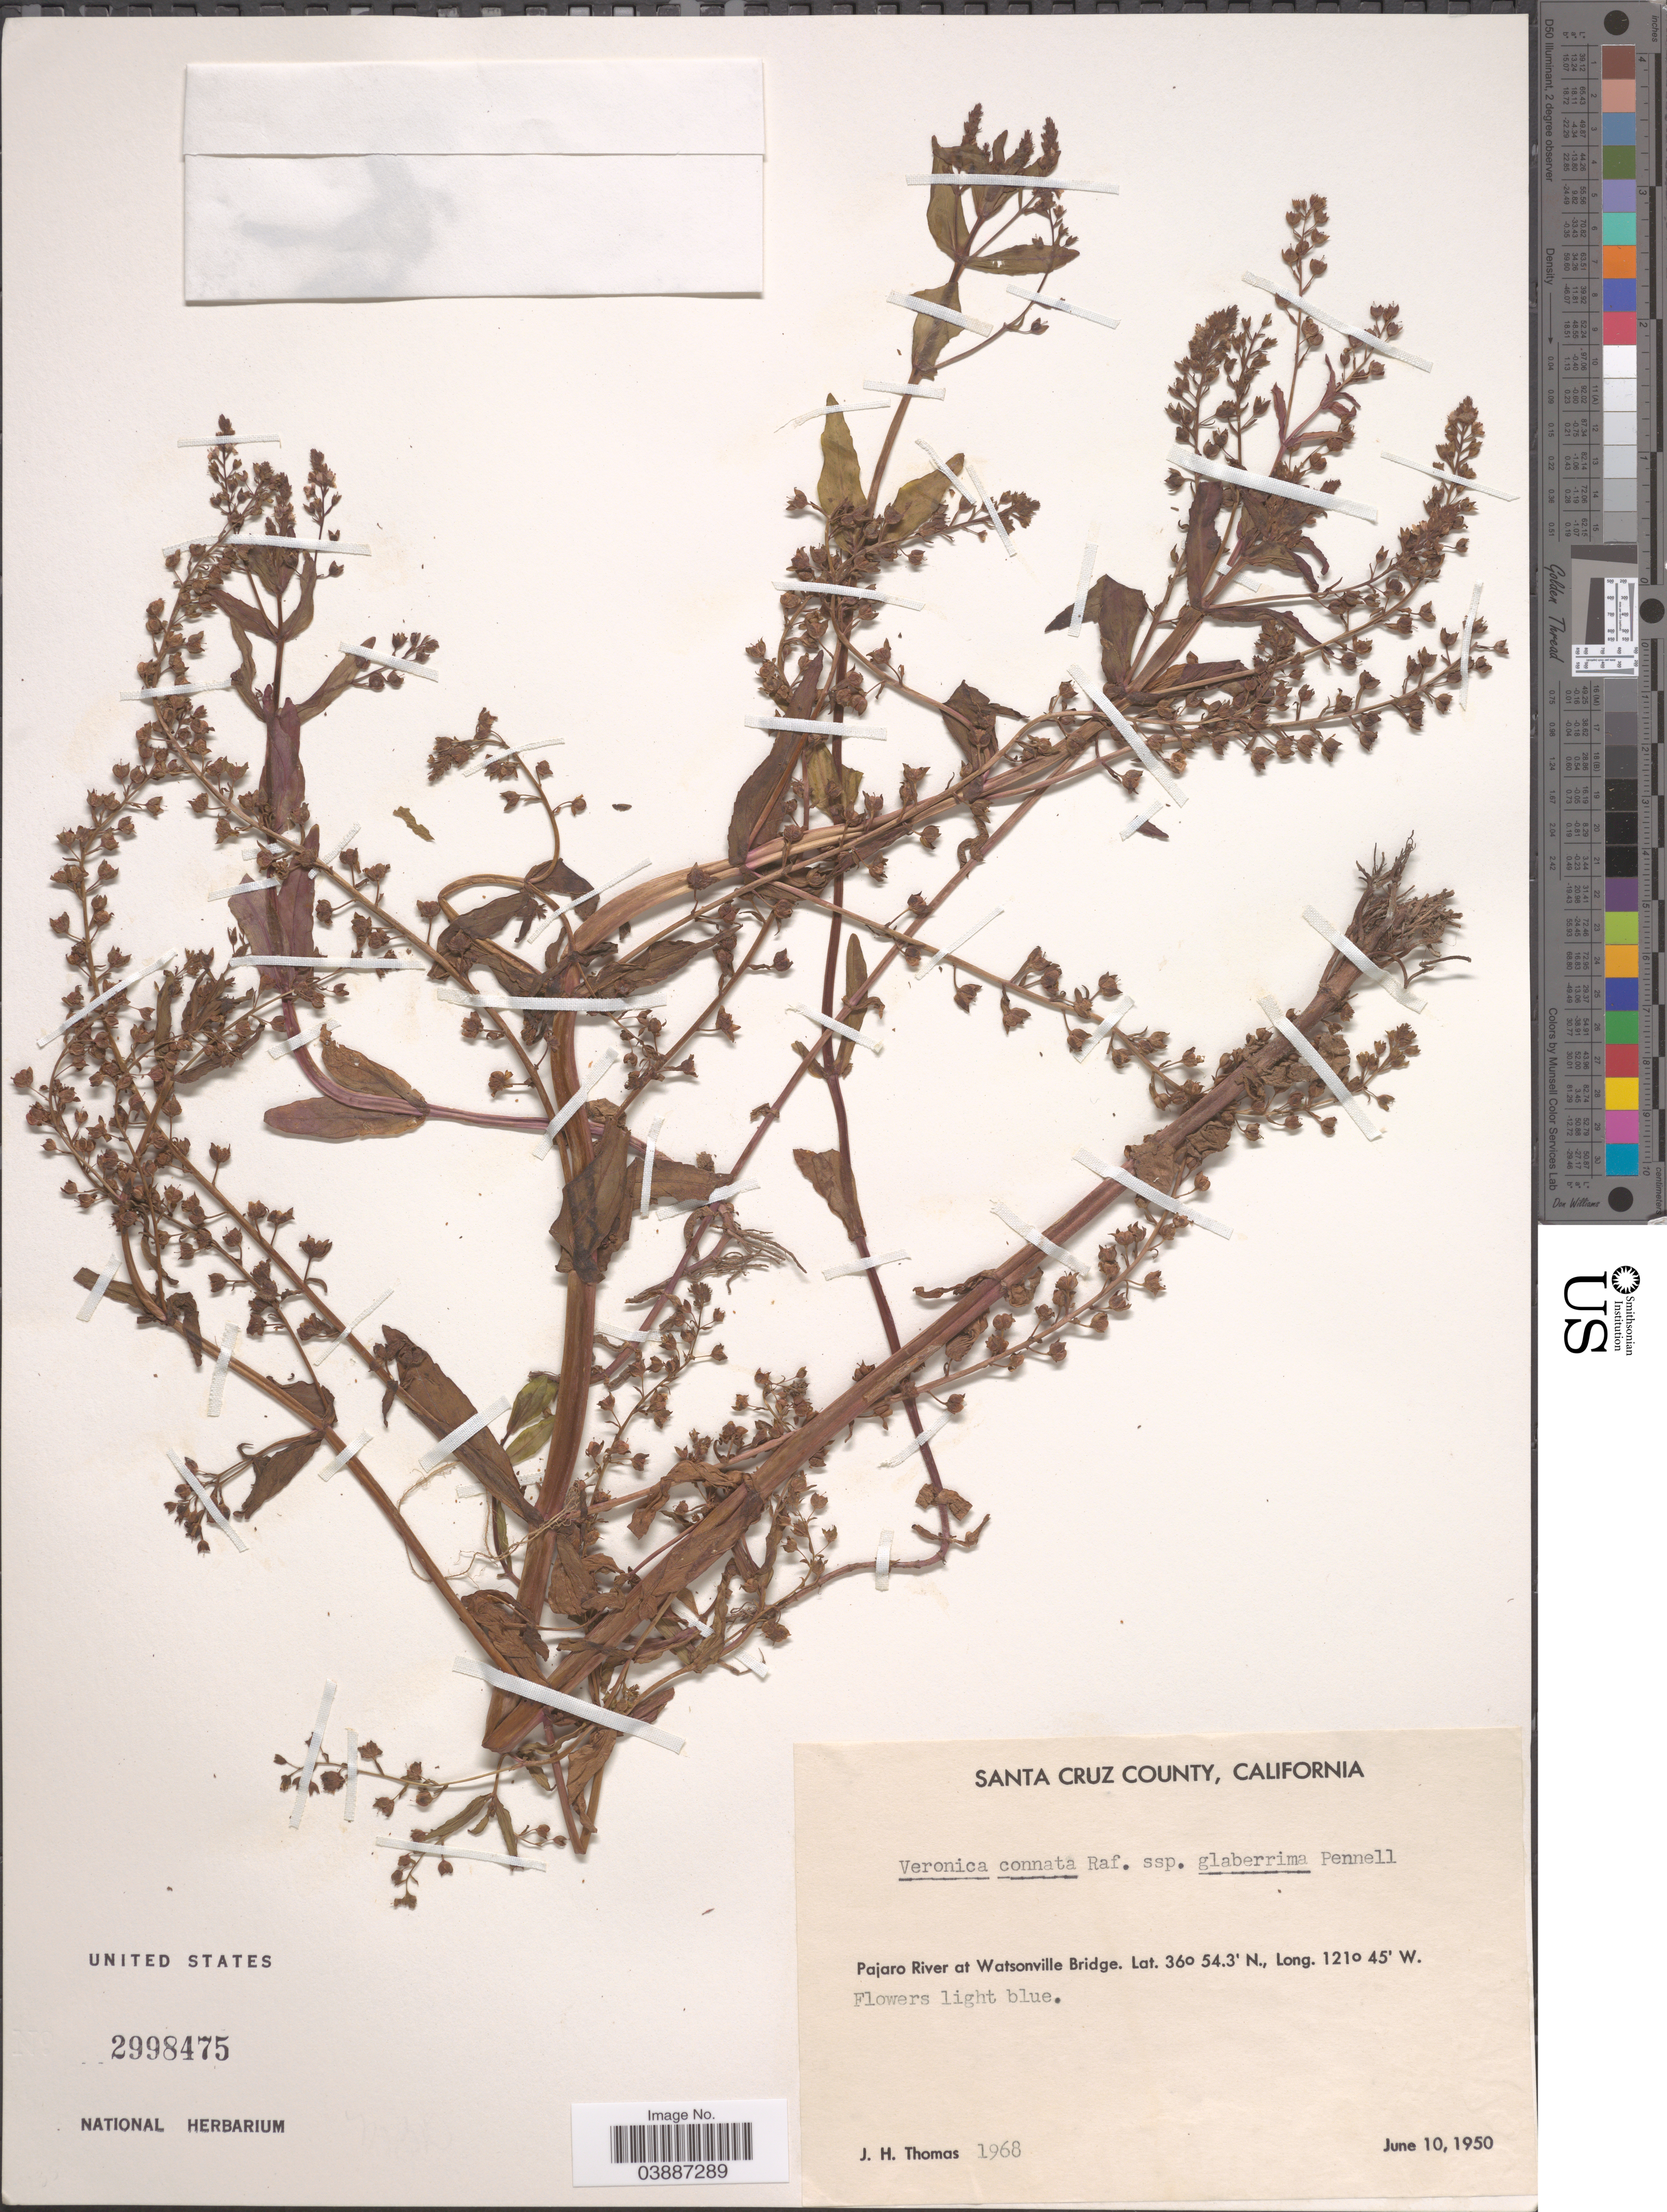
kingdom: Plantae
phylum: Tracheophyta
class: Magnoliopsida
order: Lamiales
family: Plantaginaceae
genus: Veronica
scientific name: Veronica connata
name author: Raf.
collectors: J. H. Thomas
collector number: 1968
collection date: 1950-06-10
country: United States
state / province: California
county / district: Santa Cruz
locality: Santa Cruz County. Pajaro River at Watsonville Bridge.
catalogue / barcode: US 2998475